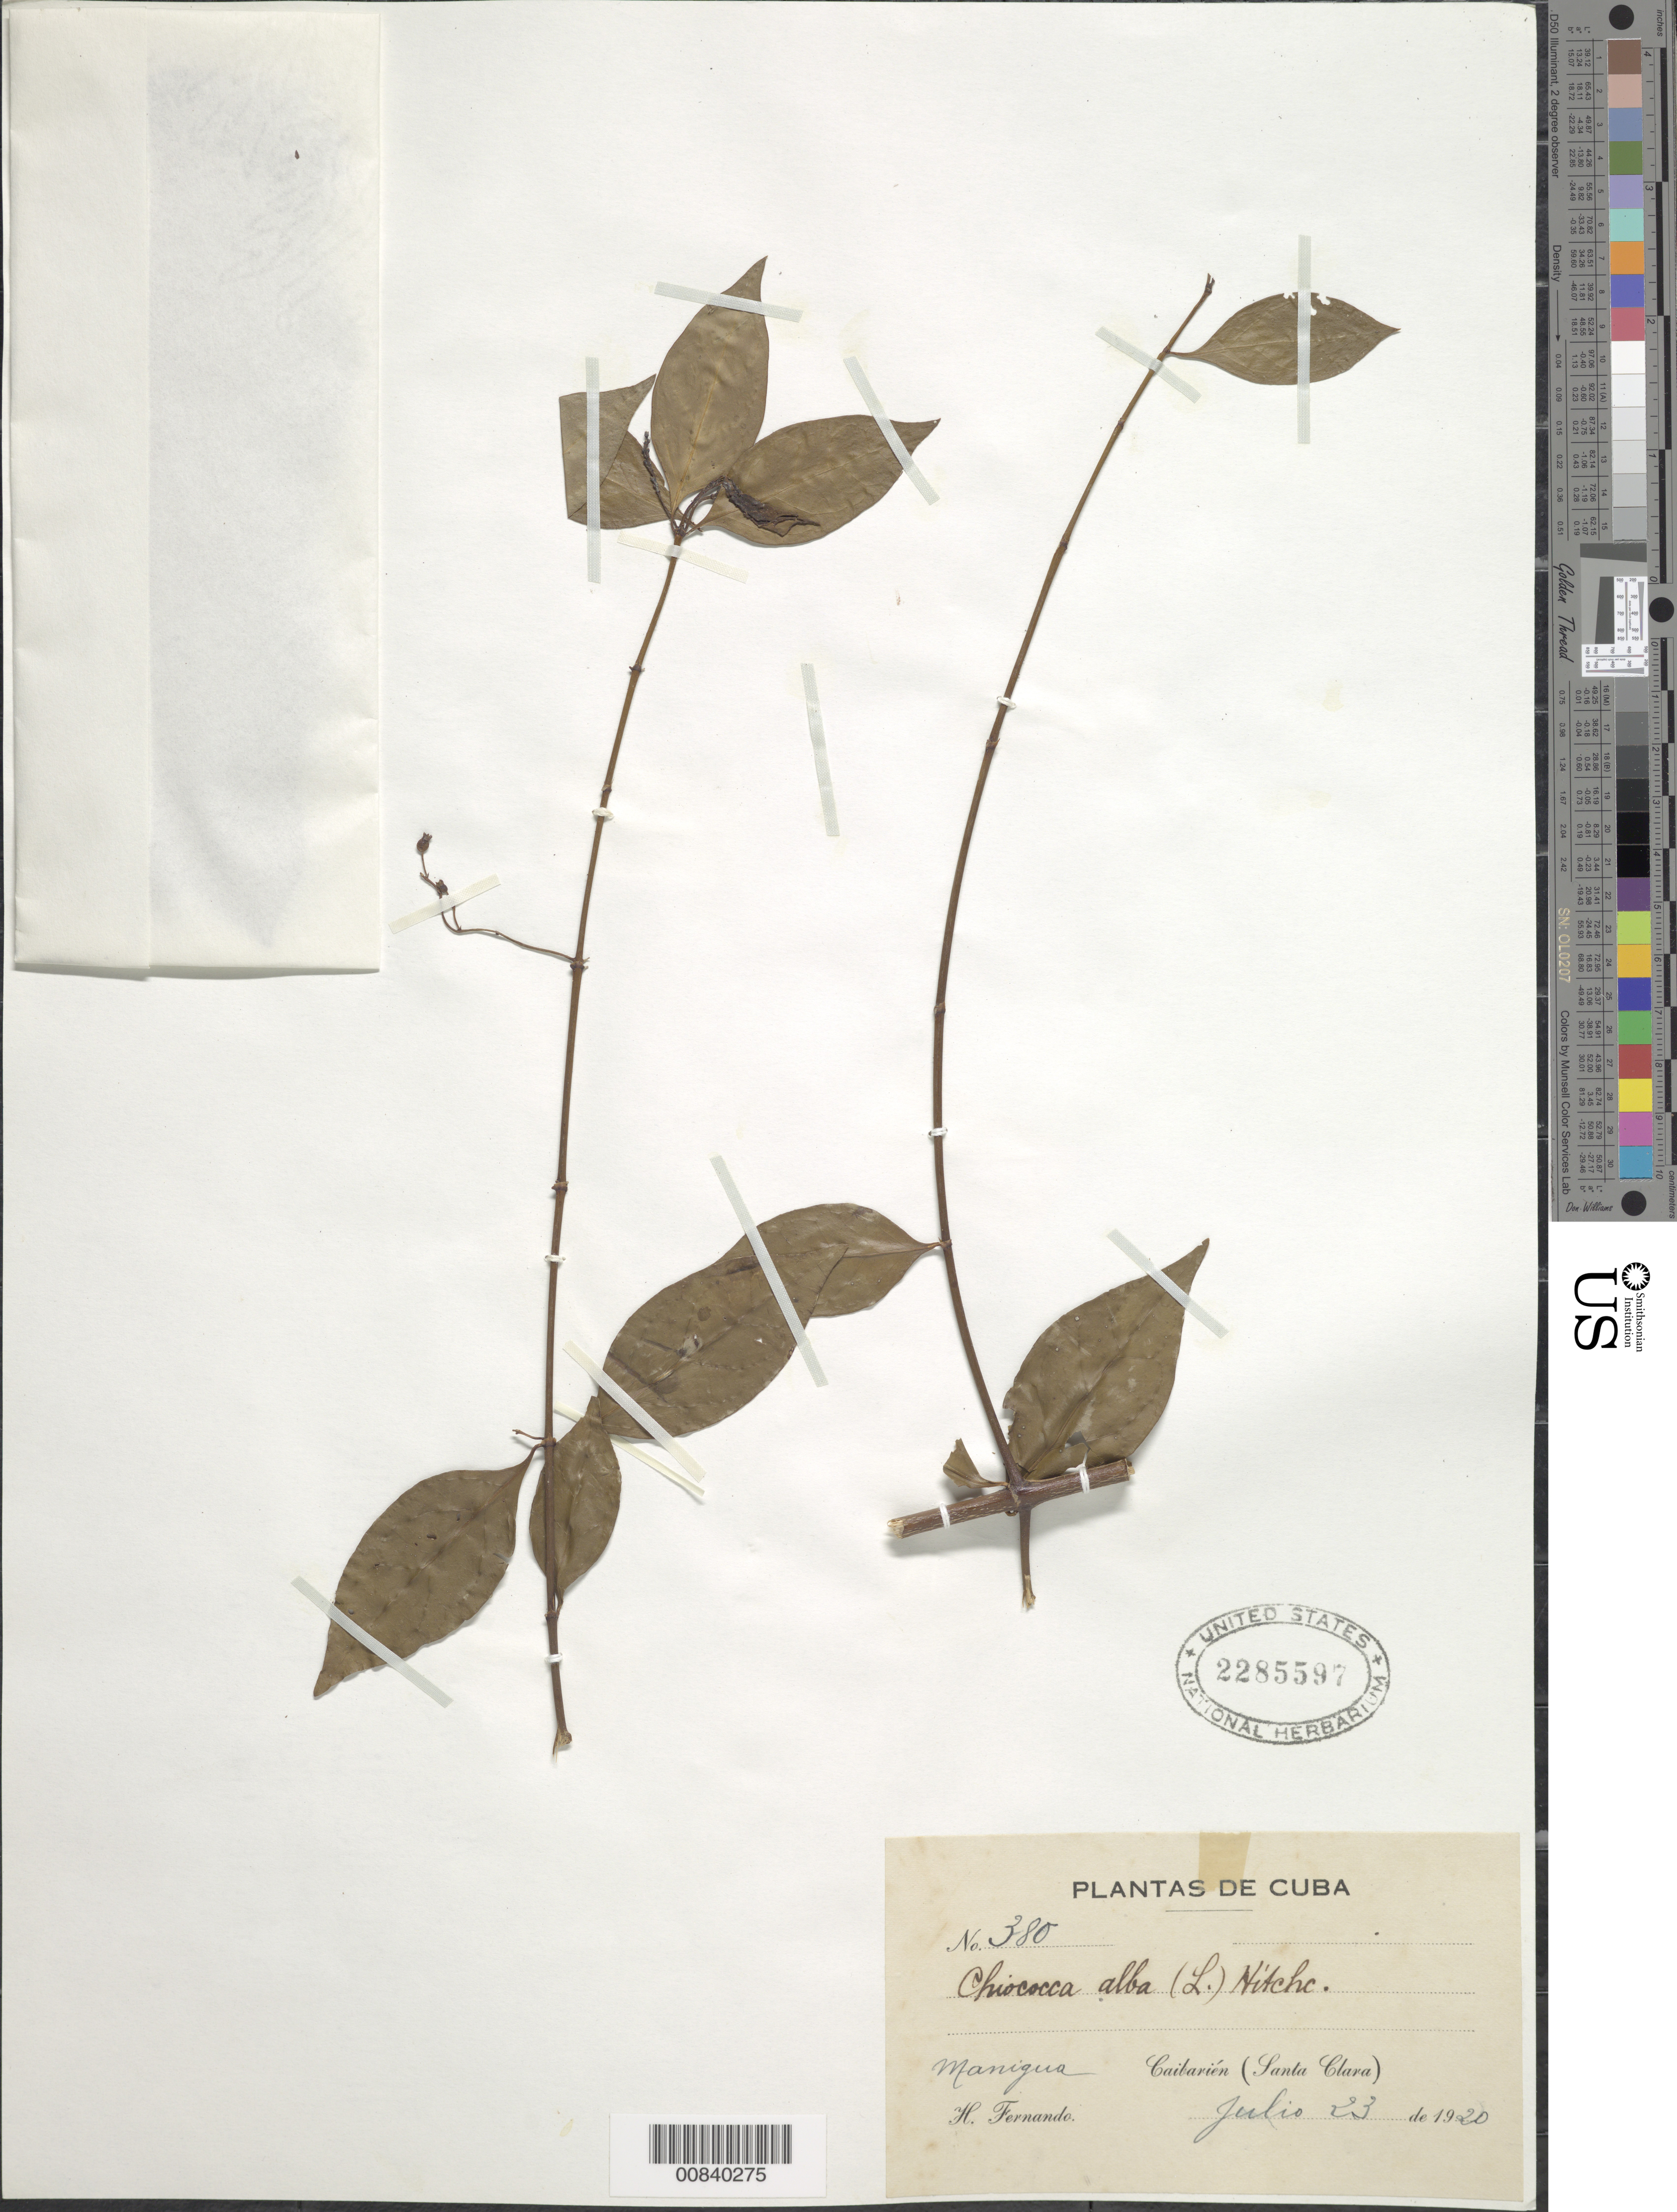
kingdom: Plantae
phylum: Tracheophyta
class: Magnoliopsida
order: Gentianales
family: Rubiaceae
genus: Chiococca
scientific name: Chiococca alba subsp. alba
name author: (L.) Hitchc.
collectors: H. Fernando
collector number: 380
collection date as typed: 23 Jul 1920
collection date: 1920-07-23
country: Cuba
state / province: Las Villas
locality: Manigua. Caibarién.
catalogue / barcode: US 2285597